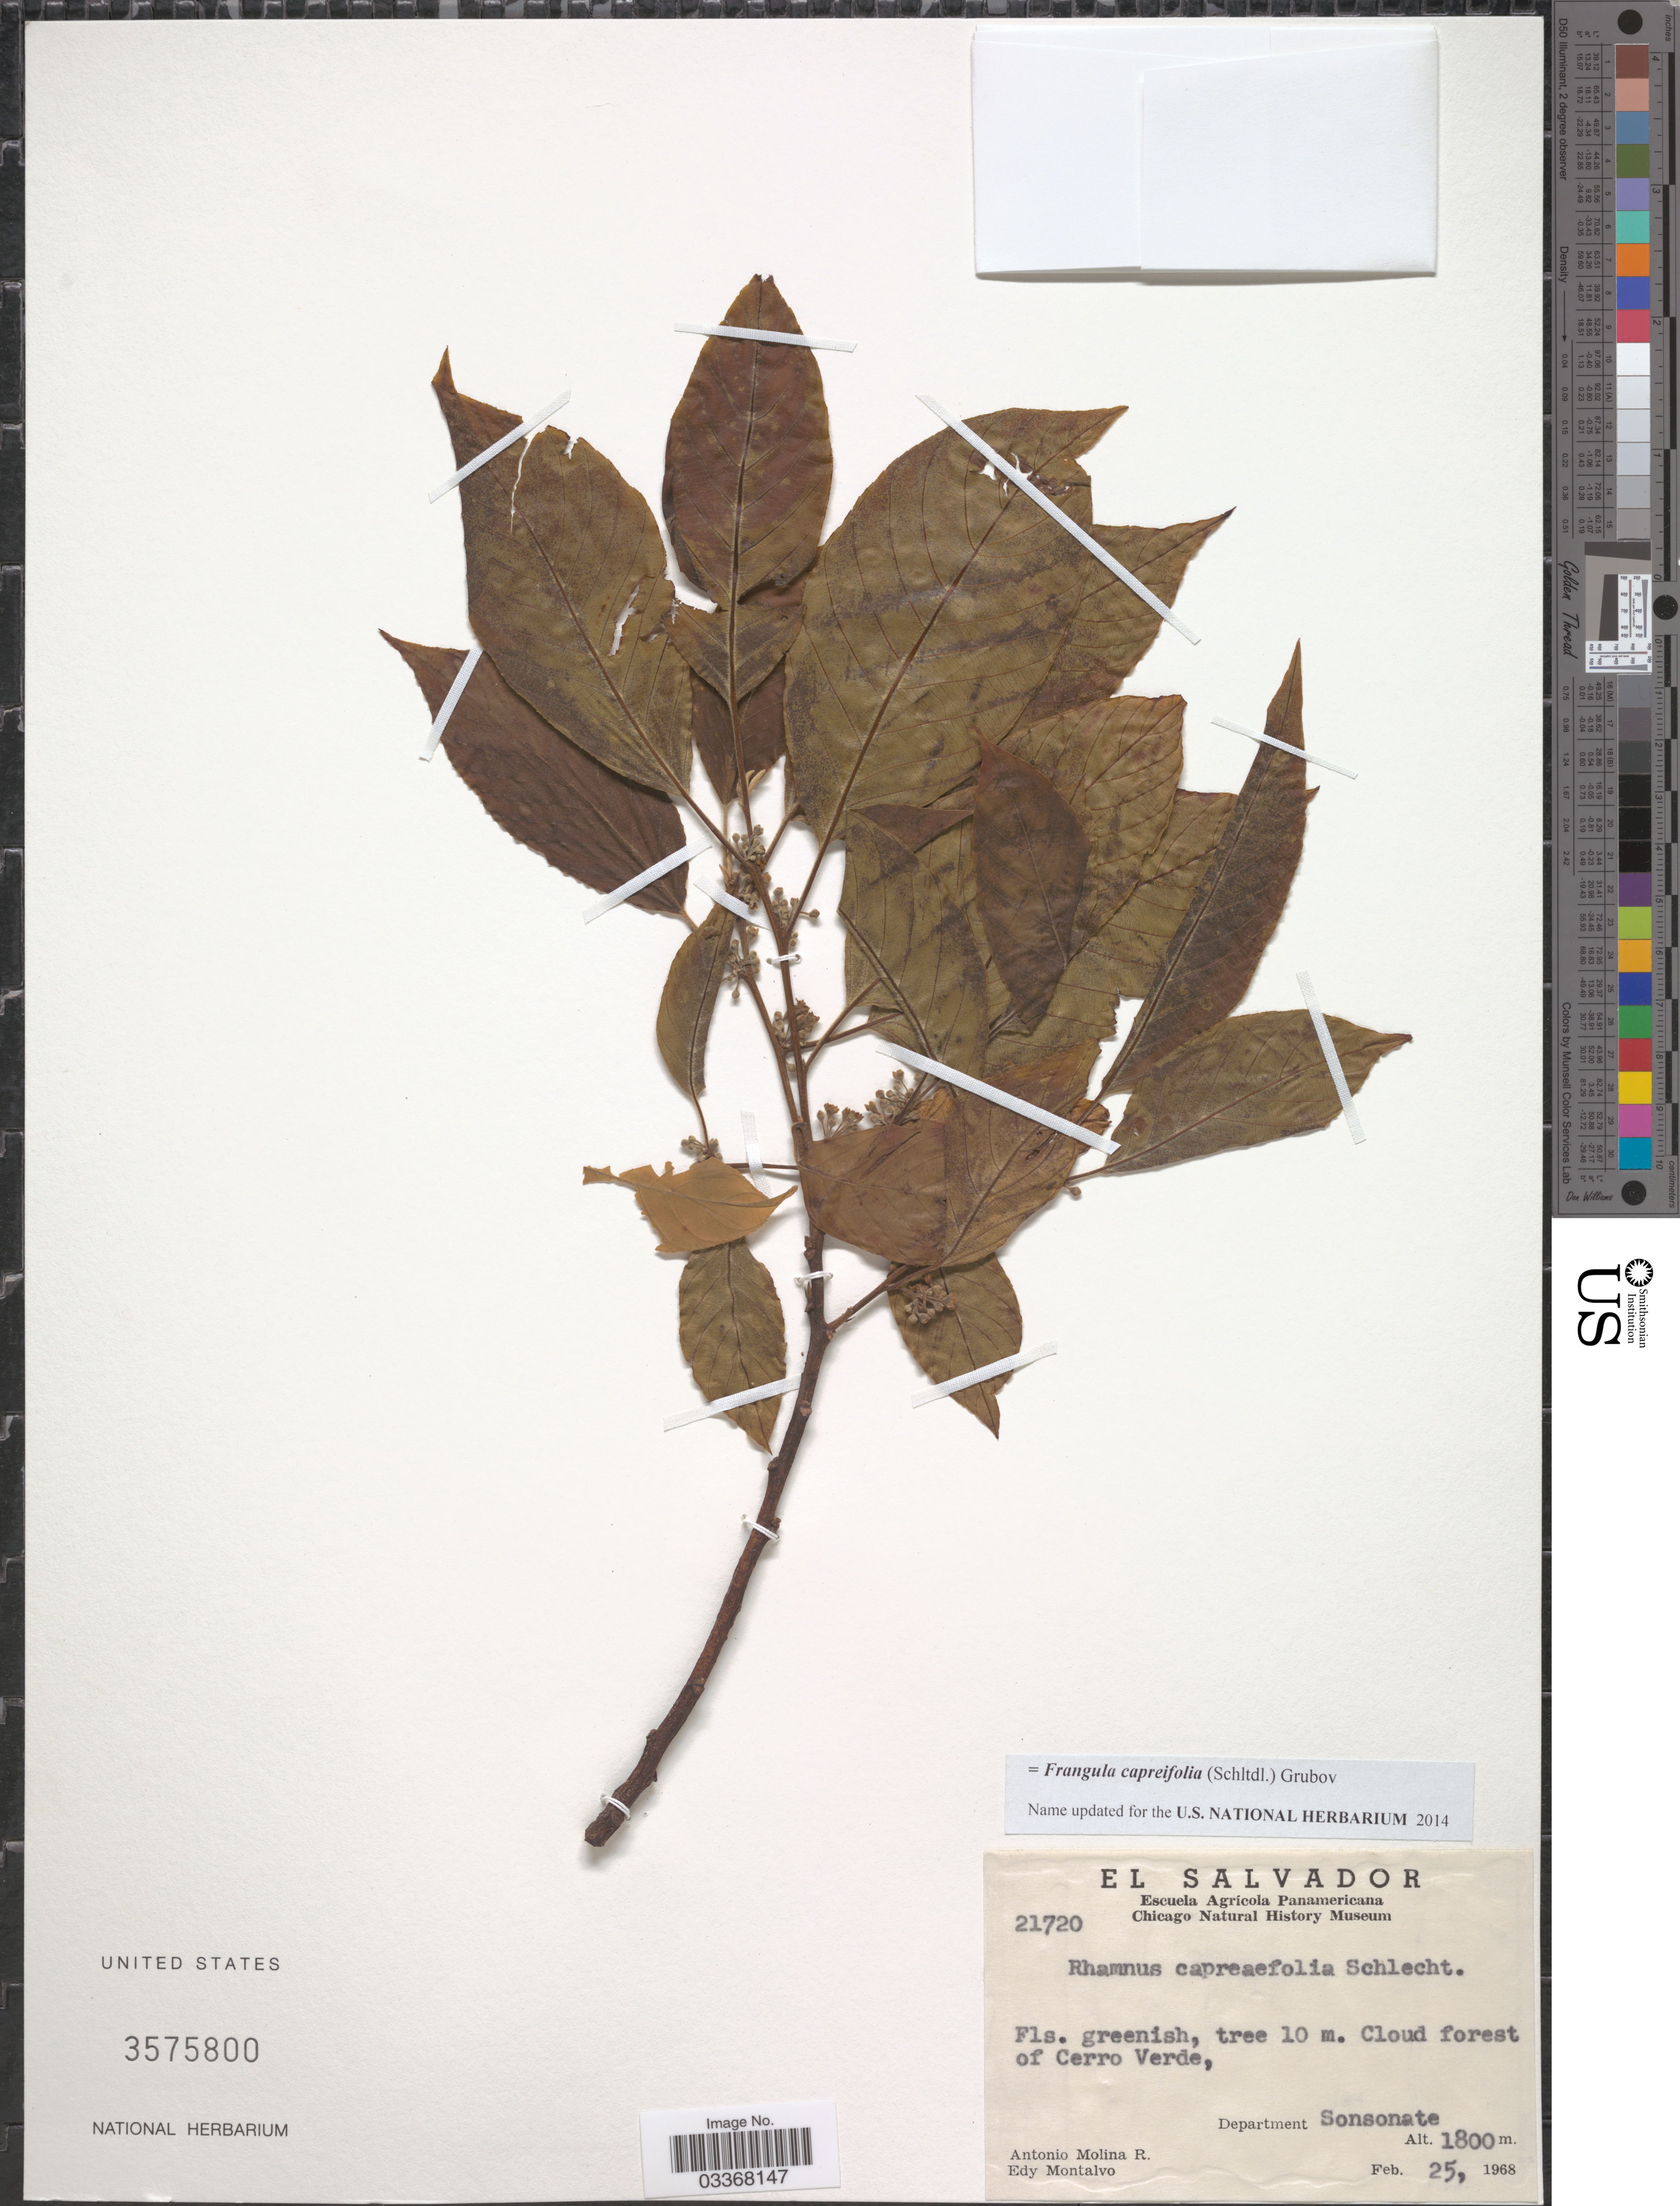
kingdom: Plantae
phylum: Tracheophyta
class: Magnoliopsida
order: Rosales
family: Rhamnaceae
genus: Frangula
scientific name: Frangula capreifolia var. capreifolia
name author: (Schltdl.) Grubov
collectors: A. Molina R. & E. A. Montalvo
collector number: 21720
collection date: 1968-02-25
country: El Salvador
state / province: Sonsonate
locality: Cloud forest of Cerro Verde, Department Sonsonate.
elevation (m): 1800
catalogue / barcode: US 3575800